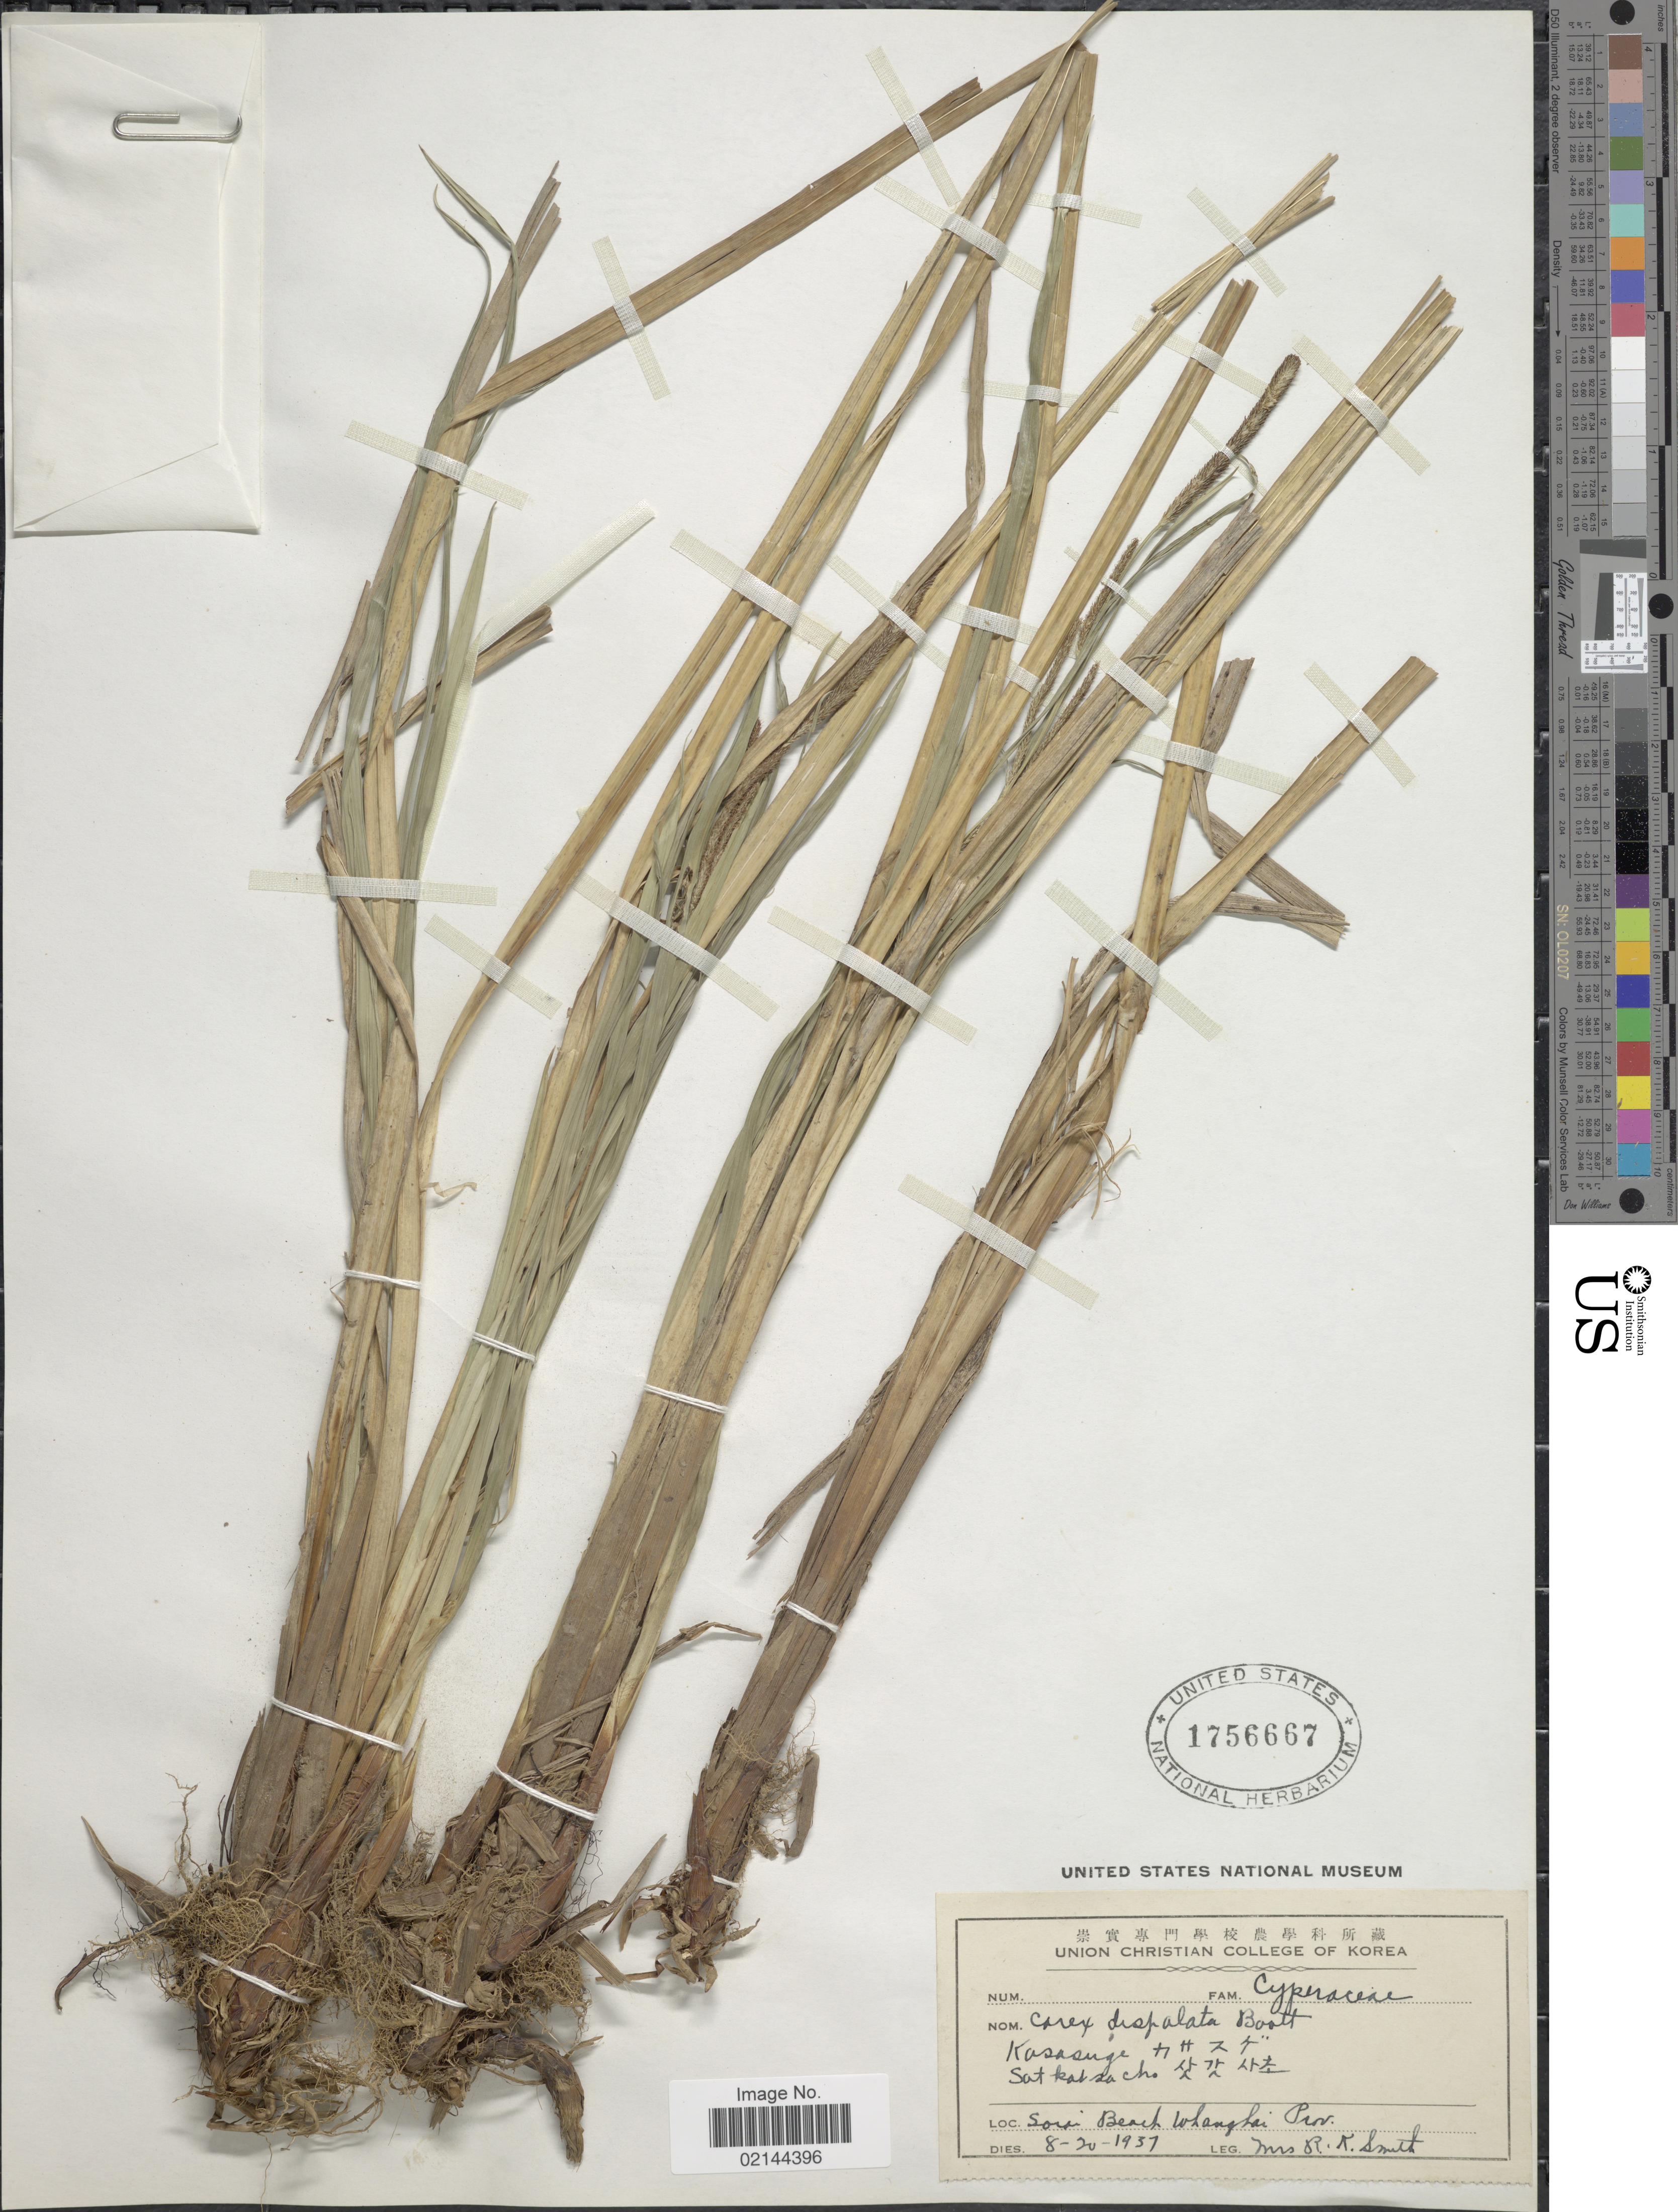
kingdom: Plantae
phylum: Tracheophyta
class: Liliopsida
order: Poales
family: Cyperaceae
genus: Carex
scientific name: Carex dispalata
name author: Boott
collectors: Mrs. R. K. Smith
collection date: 1937-08-20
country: North Korea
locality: Kasasuge. Sat katsa cho. Sorai Beach. Whanghai Prov.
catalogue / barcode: US 1756667